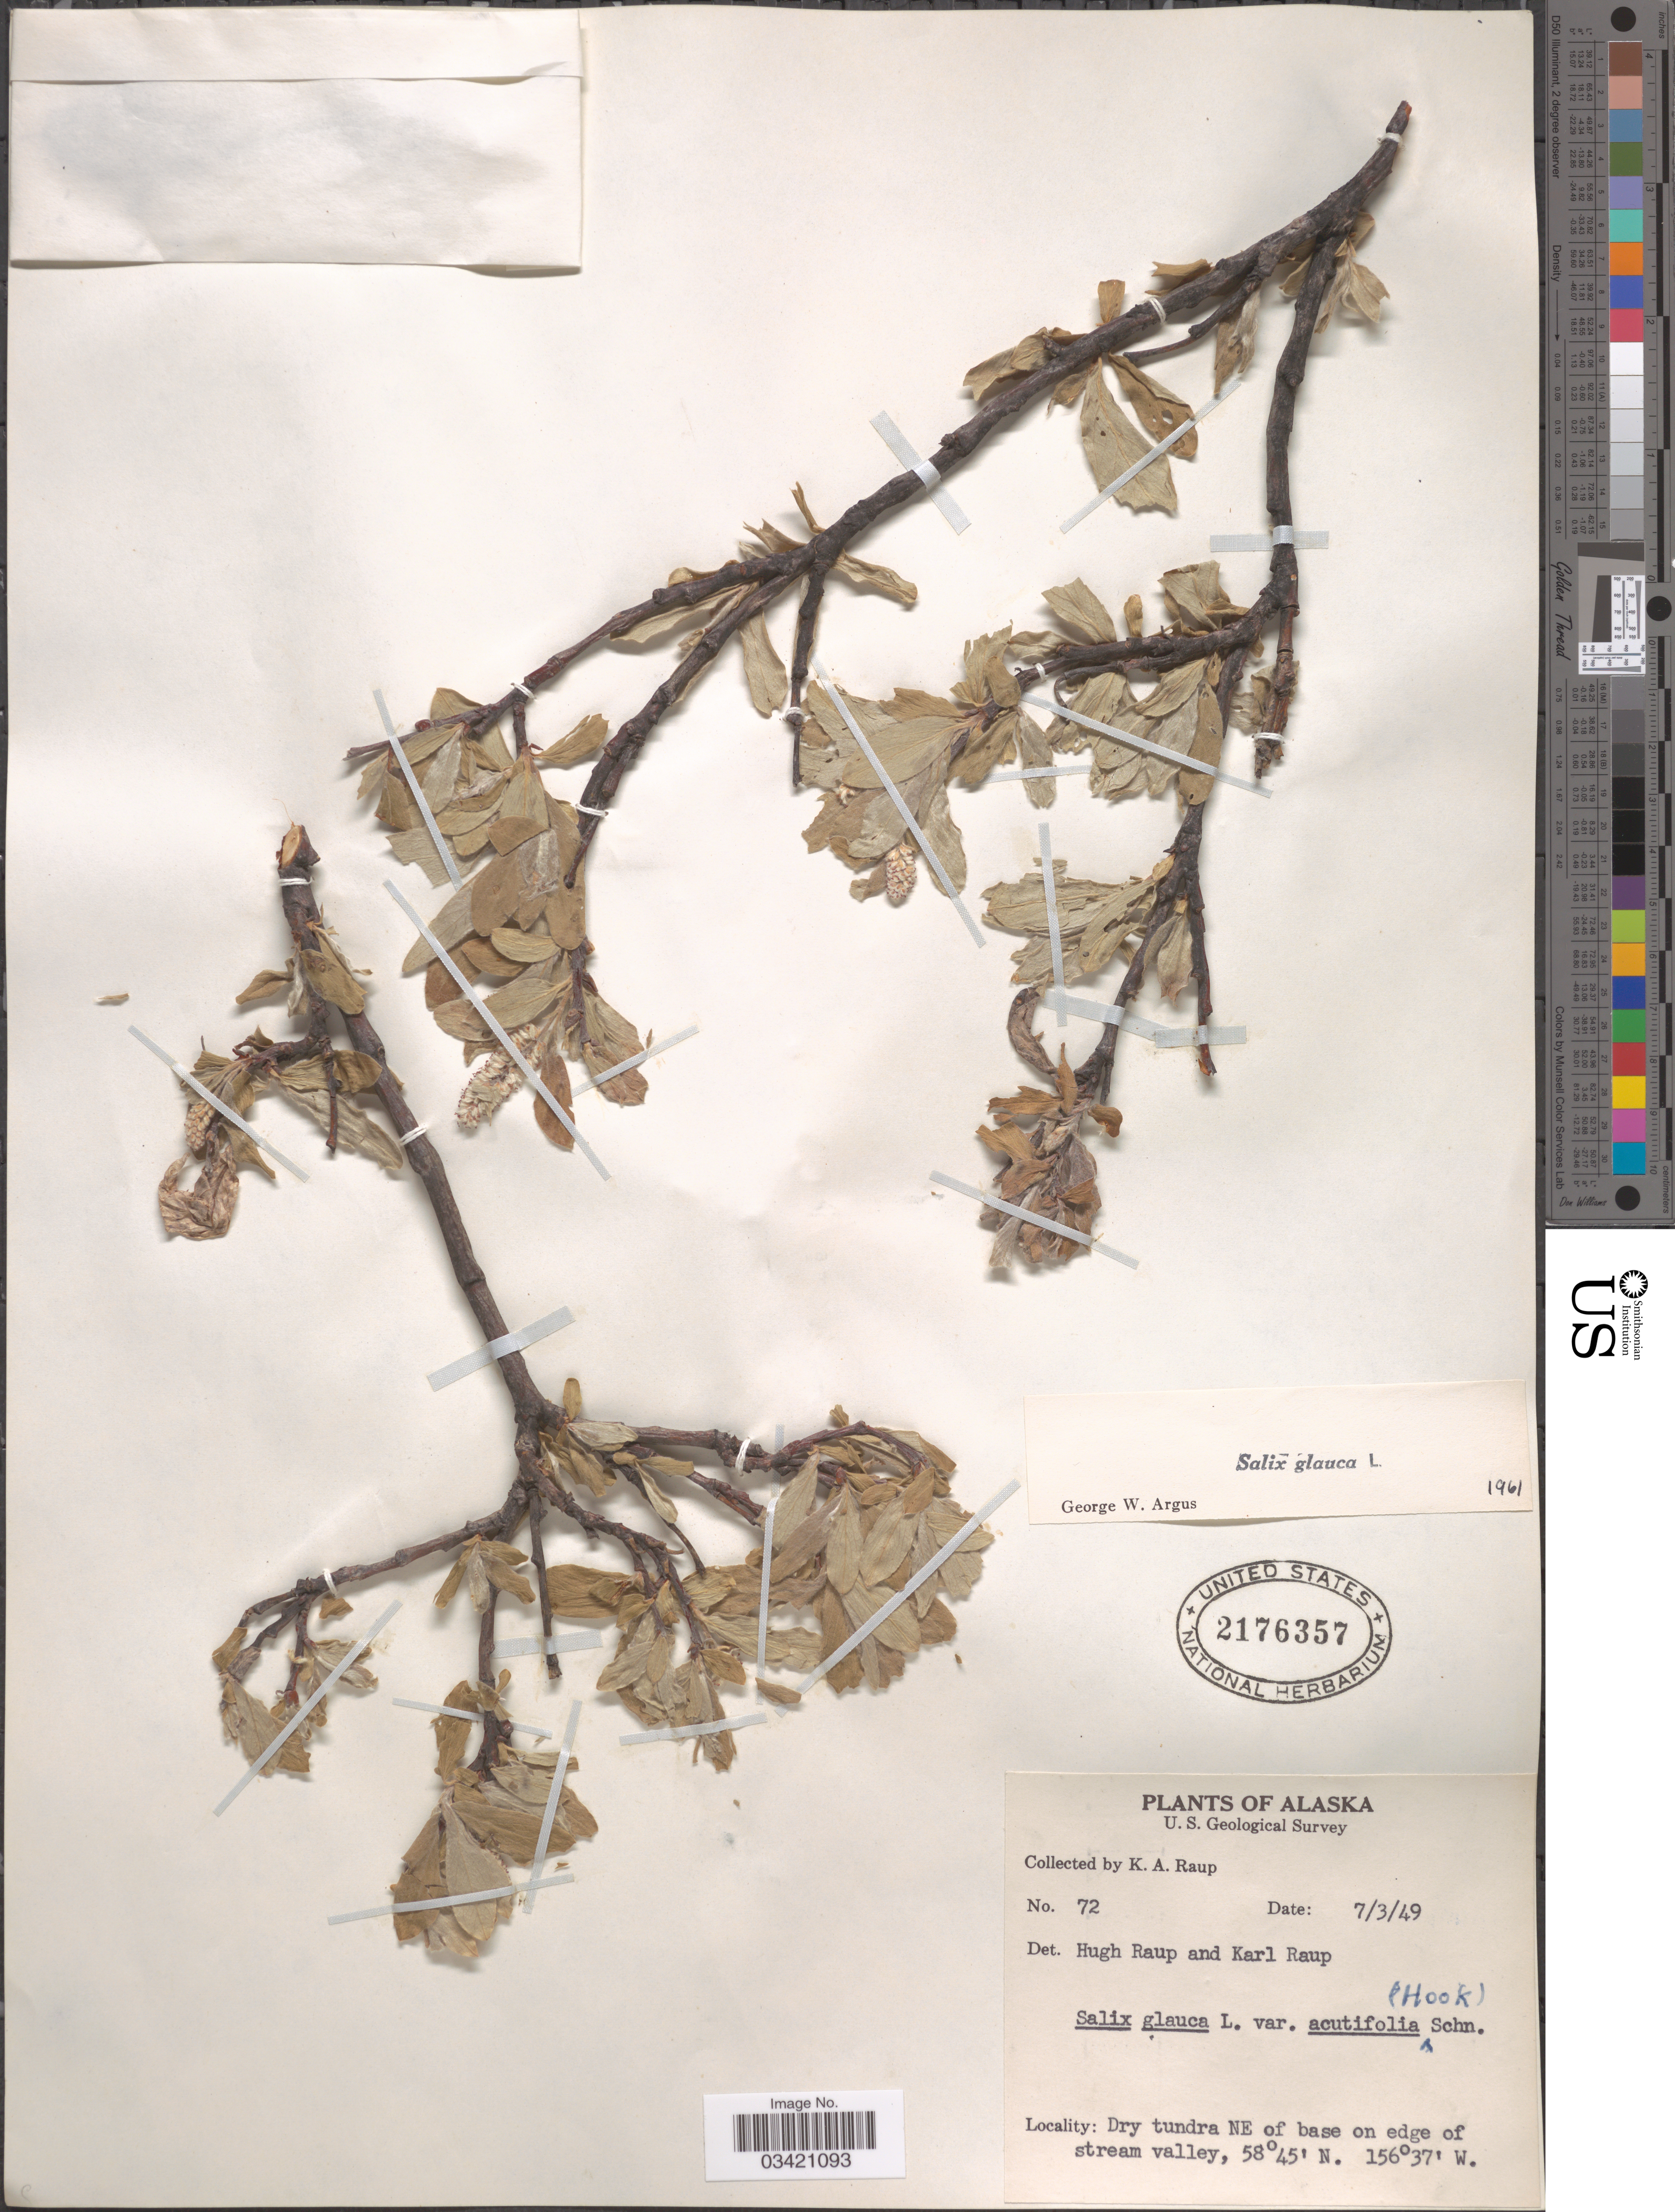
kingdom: Plantae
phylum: Tracheophyta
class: Magnoliopsida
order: Malpighiales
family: Salicaceae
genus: Salix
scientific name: Salix glauca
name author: L.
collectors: K. Raup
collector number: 72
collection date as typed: Transcribed d/m/y: 3/7/49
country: United States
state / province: Alaska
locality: Dry tundra NE of base on edge of stream valley.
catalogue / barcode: US 2176357